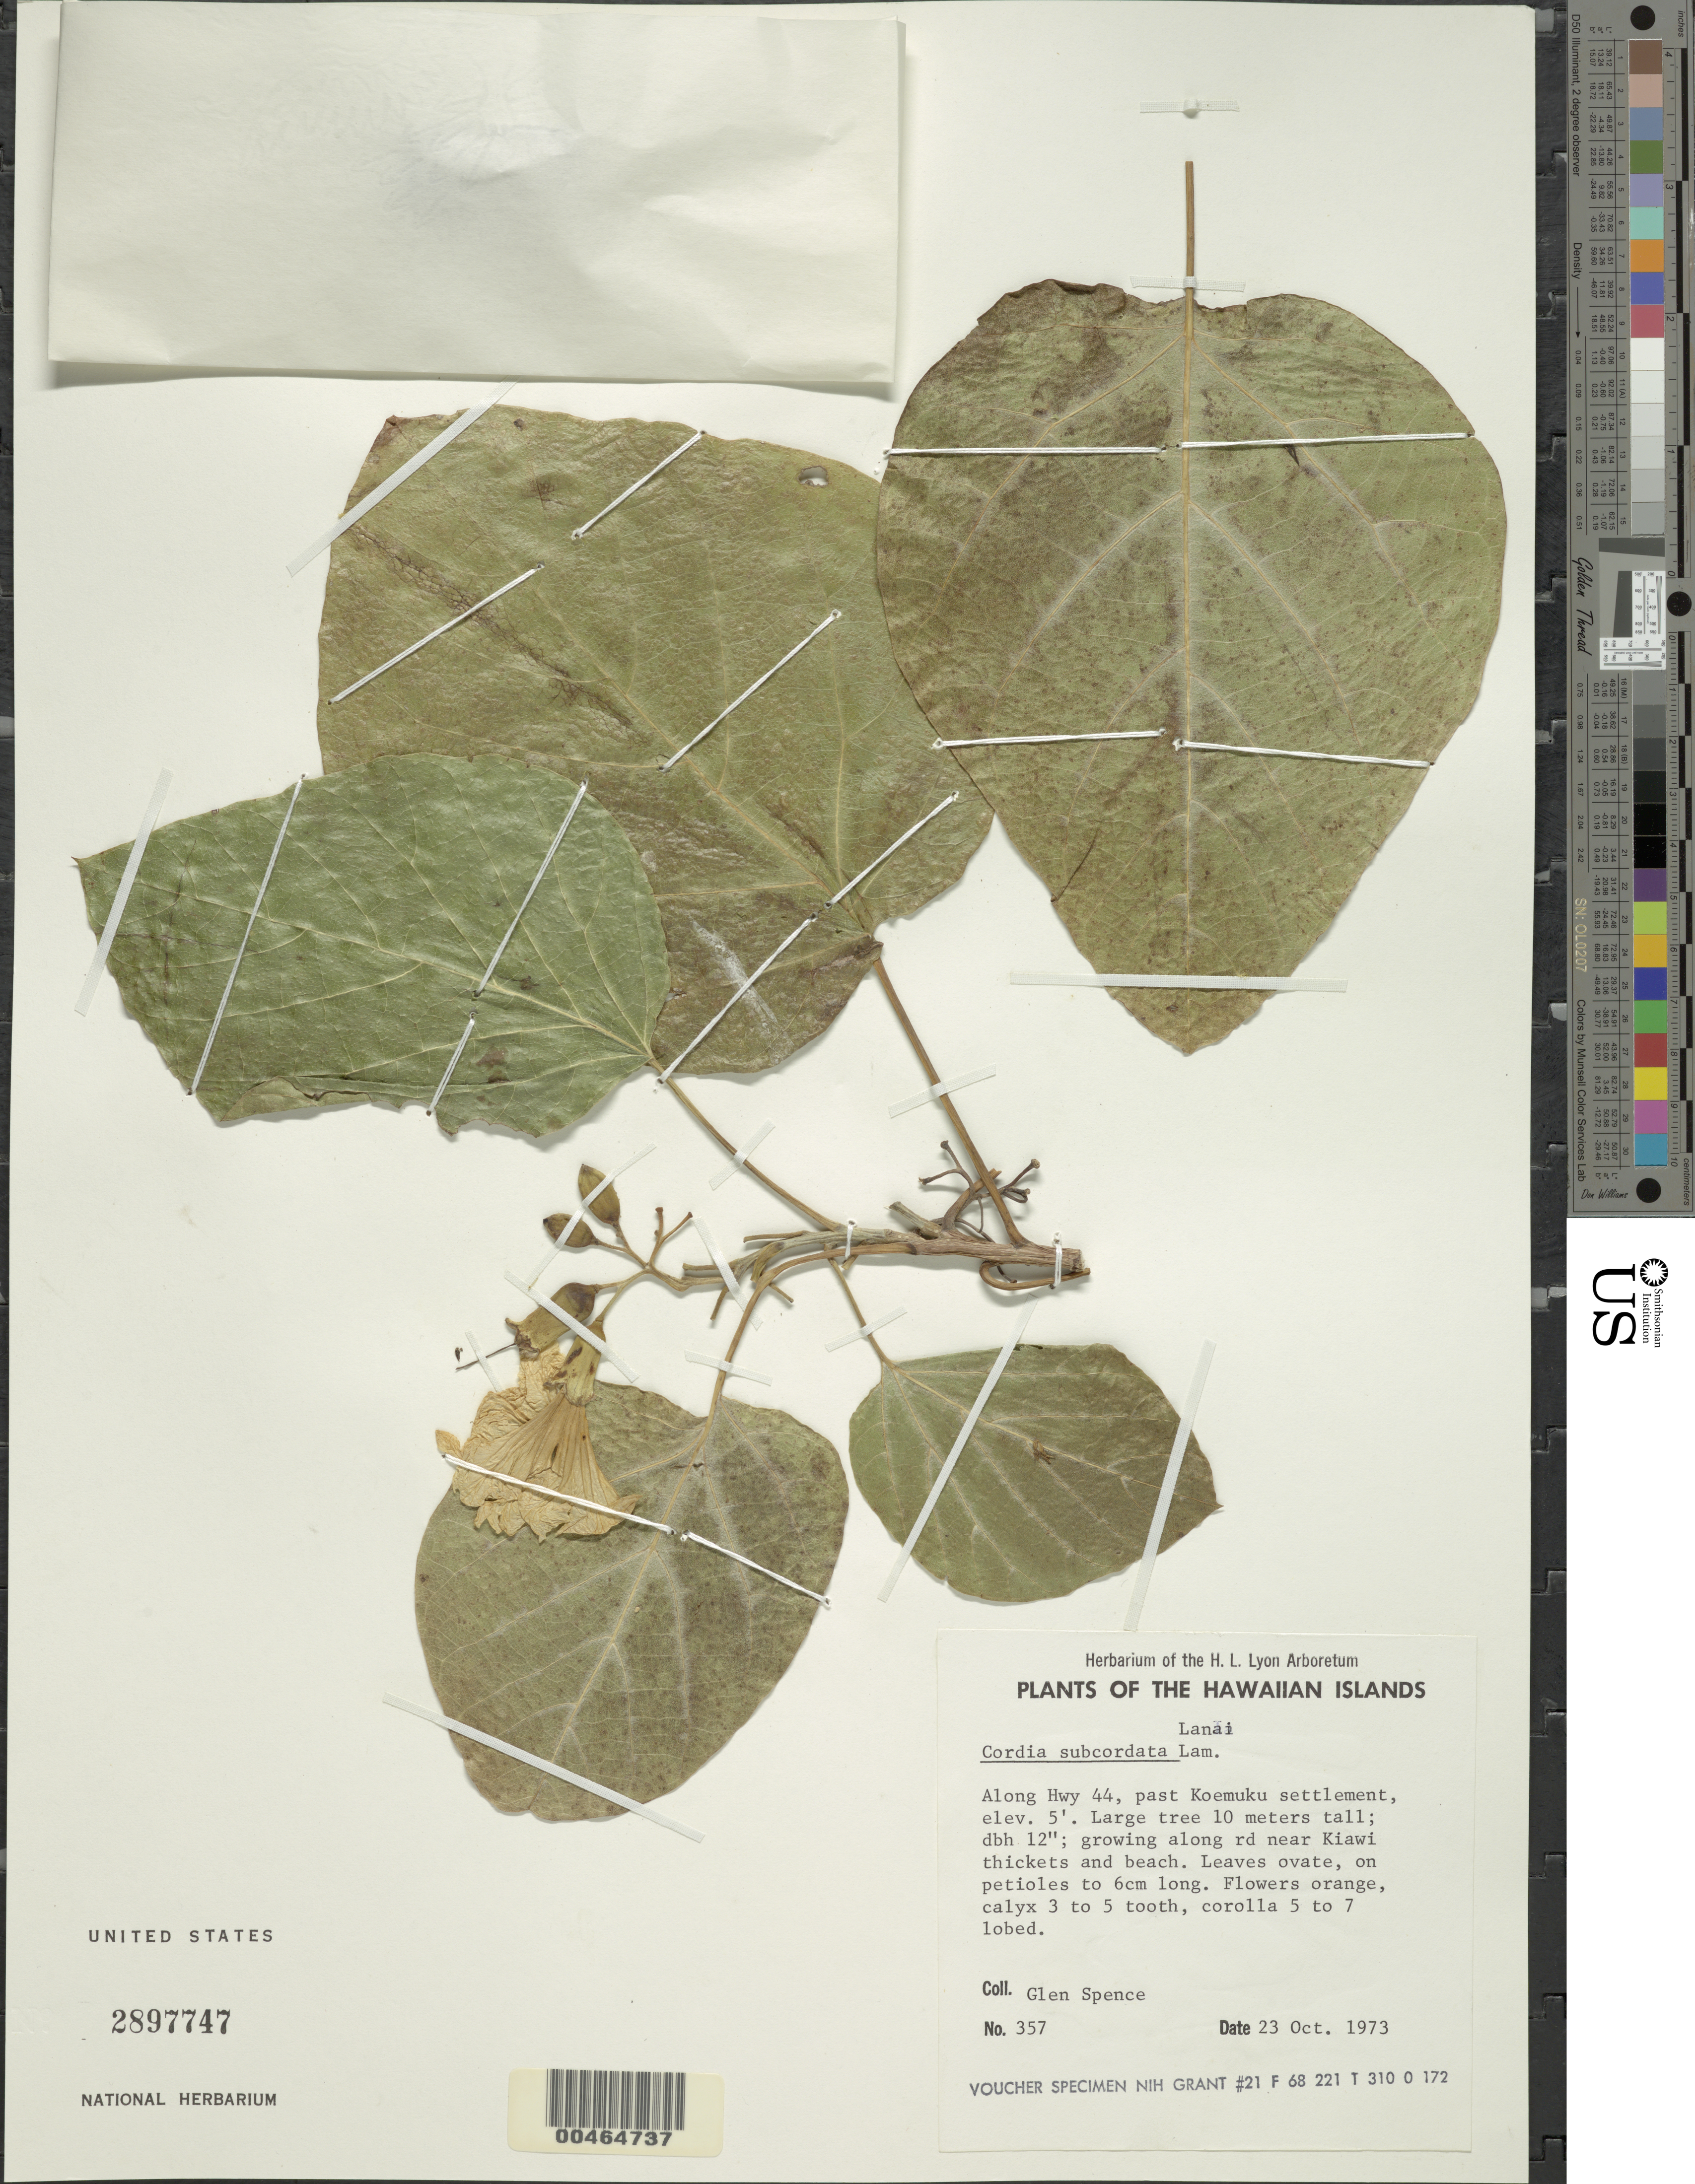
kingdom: Plantae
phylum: Tracheophyta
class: Magnoliopsida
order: Boraginales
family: Cordiaceae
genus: Cordia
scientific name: Cordia subcordata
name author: Lam.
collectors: G. Spence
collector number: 357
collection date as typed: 23 Oct 1973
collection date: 1973-10-23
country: United States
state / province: Hawaii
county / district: Maui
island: Lana'i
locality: Along Hwy 44, Past Koemuku settlement, along road near Kiawi thickets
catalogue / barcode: US 2897747